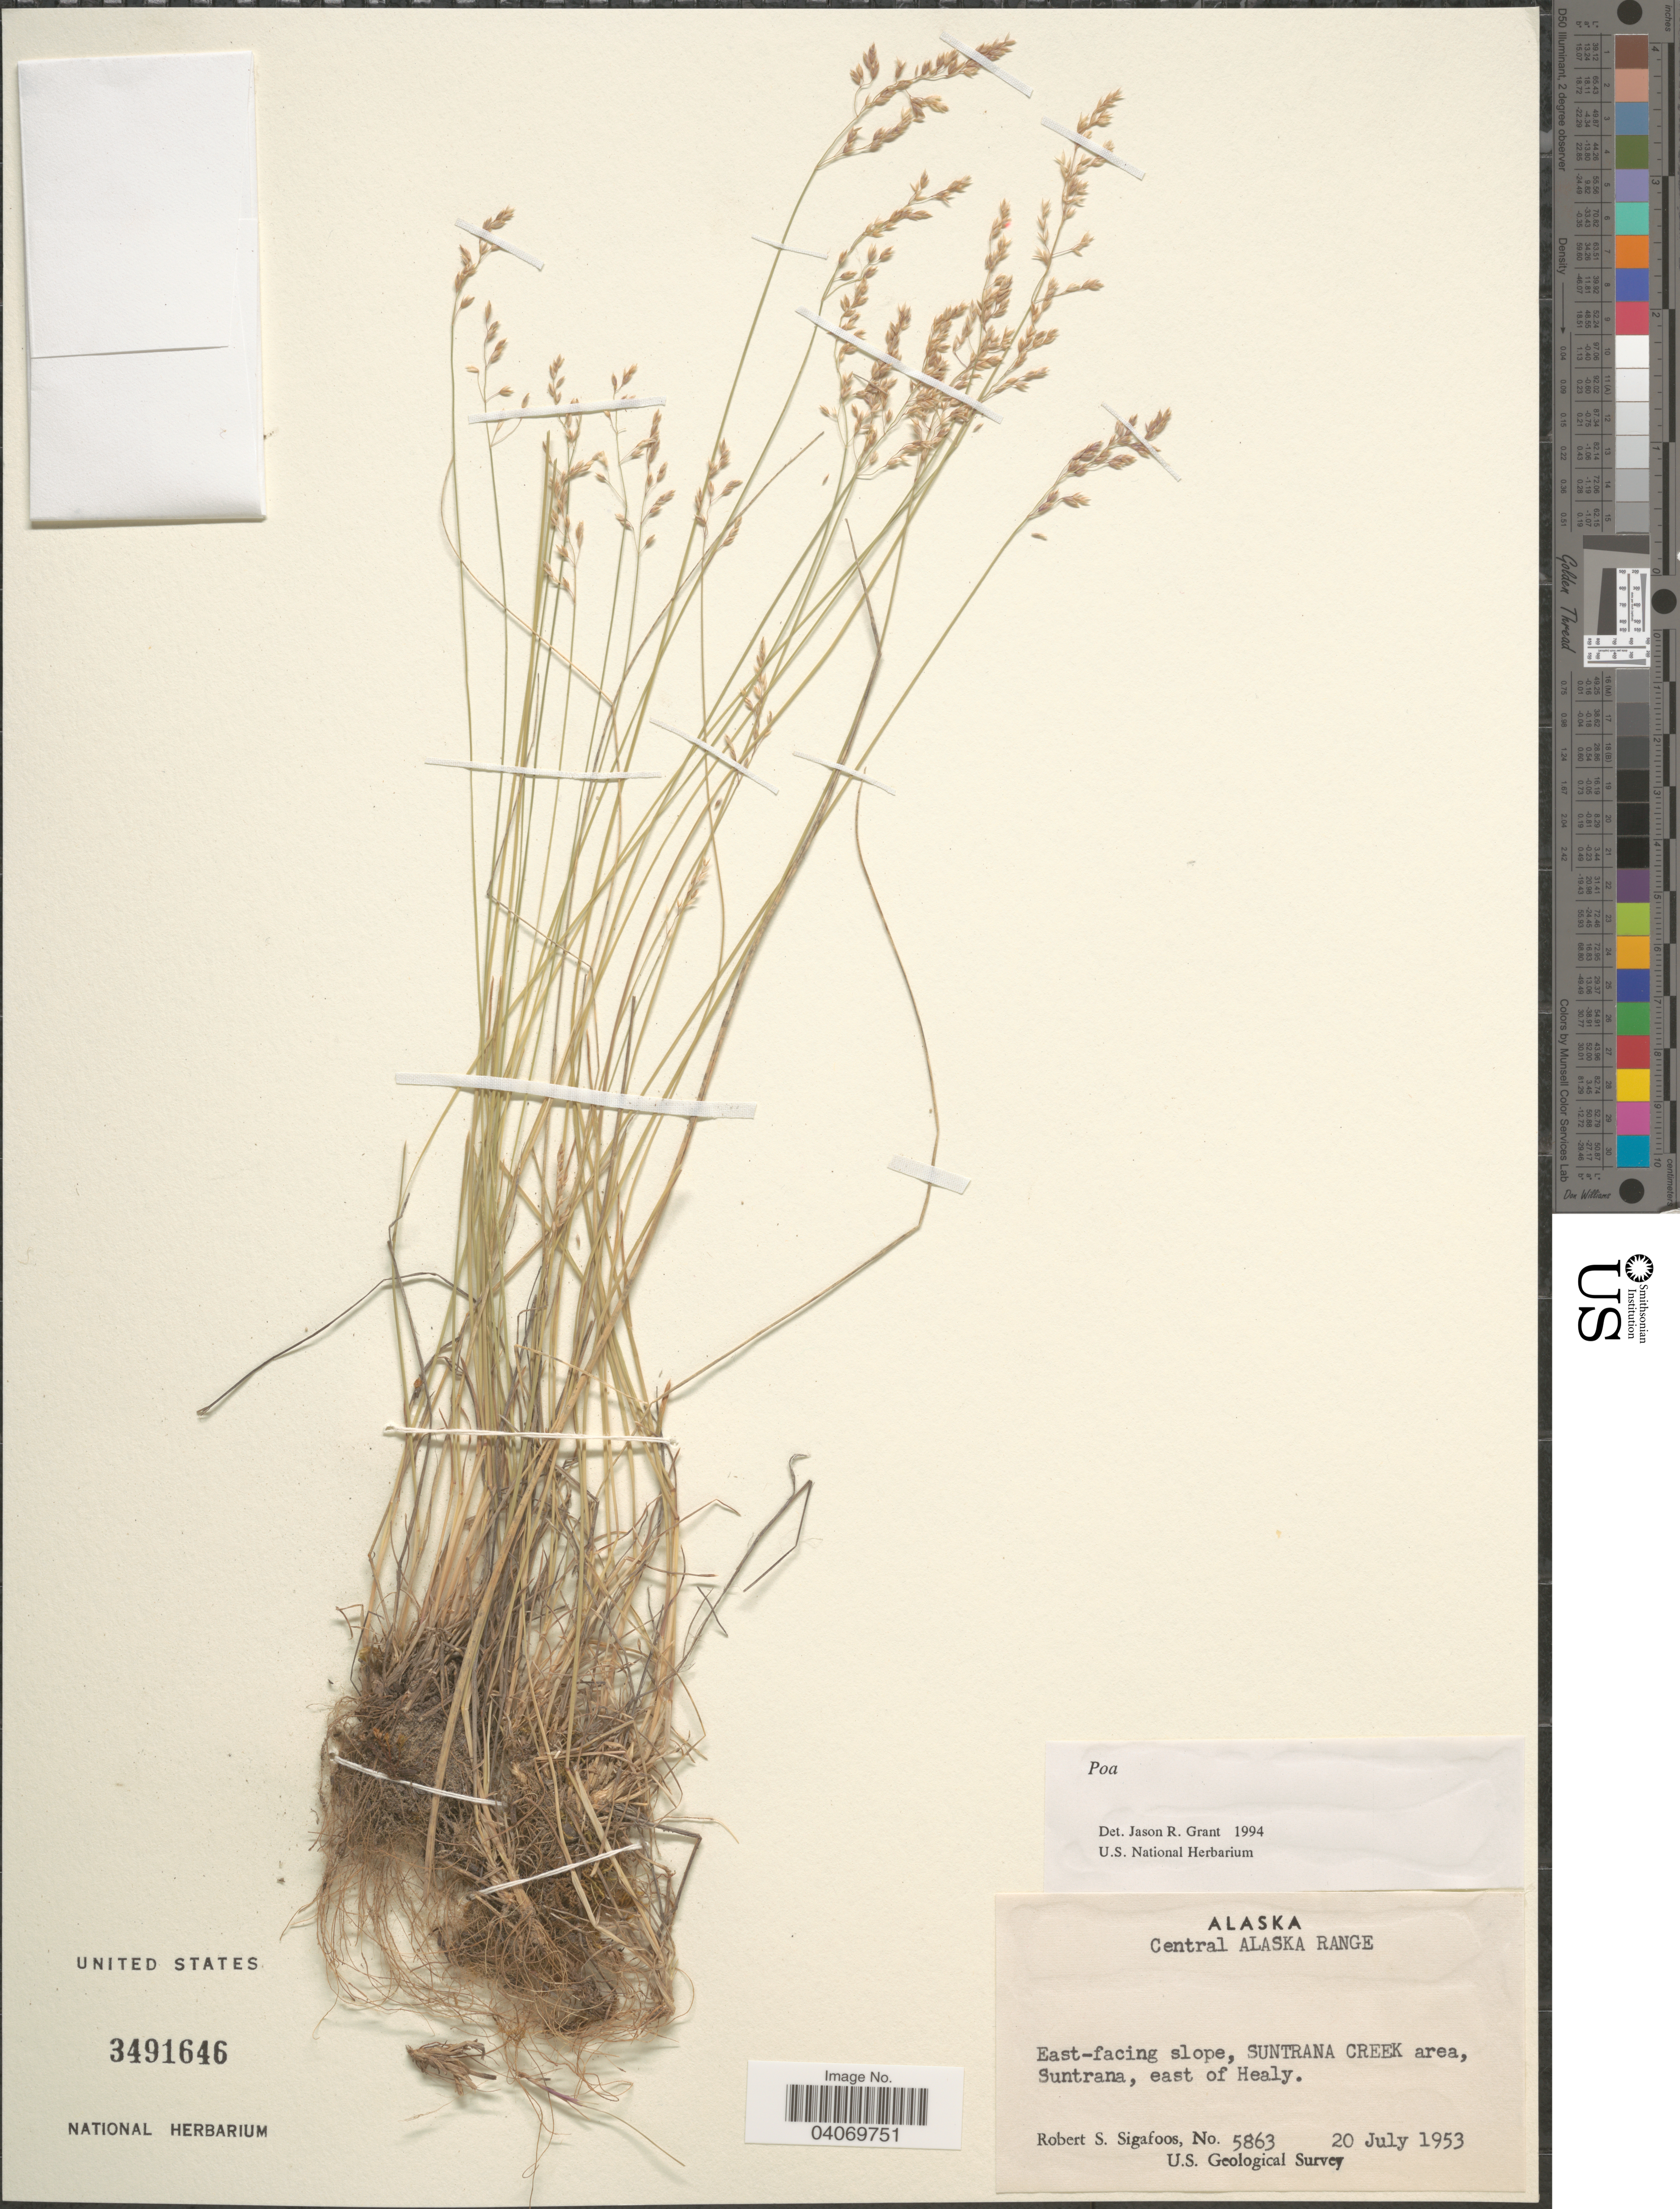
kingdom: Plantae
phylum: Tracheophyta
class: Liliopsida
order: Poales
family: Poaceae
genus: Poa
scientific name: Poa sp.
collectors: R. Sigafoos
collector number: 5863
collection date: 1953-07-20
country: United States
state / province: Alaska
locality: Central Alaska Range. East-facing slope, Suntrana Creek area, Suntrana, east of Healy. U.S. Geological Survey.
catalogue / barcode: US 3491646